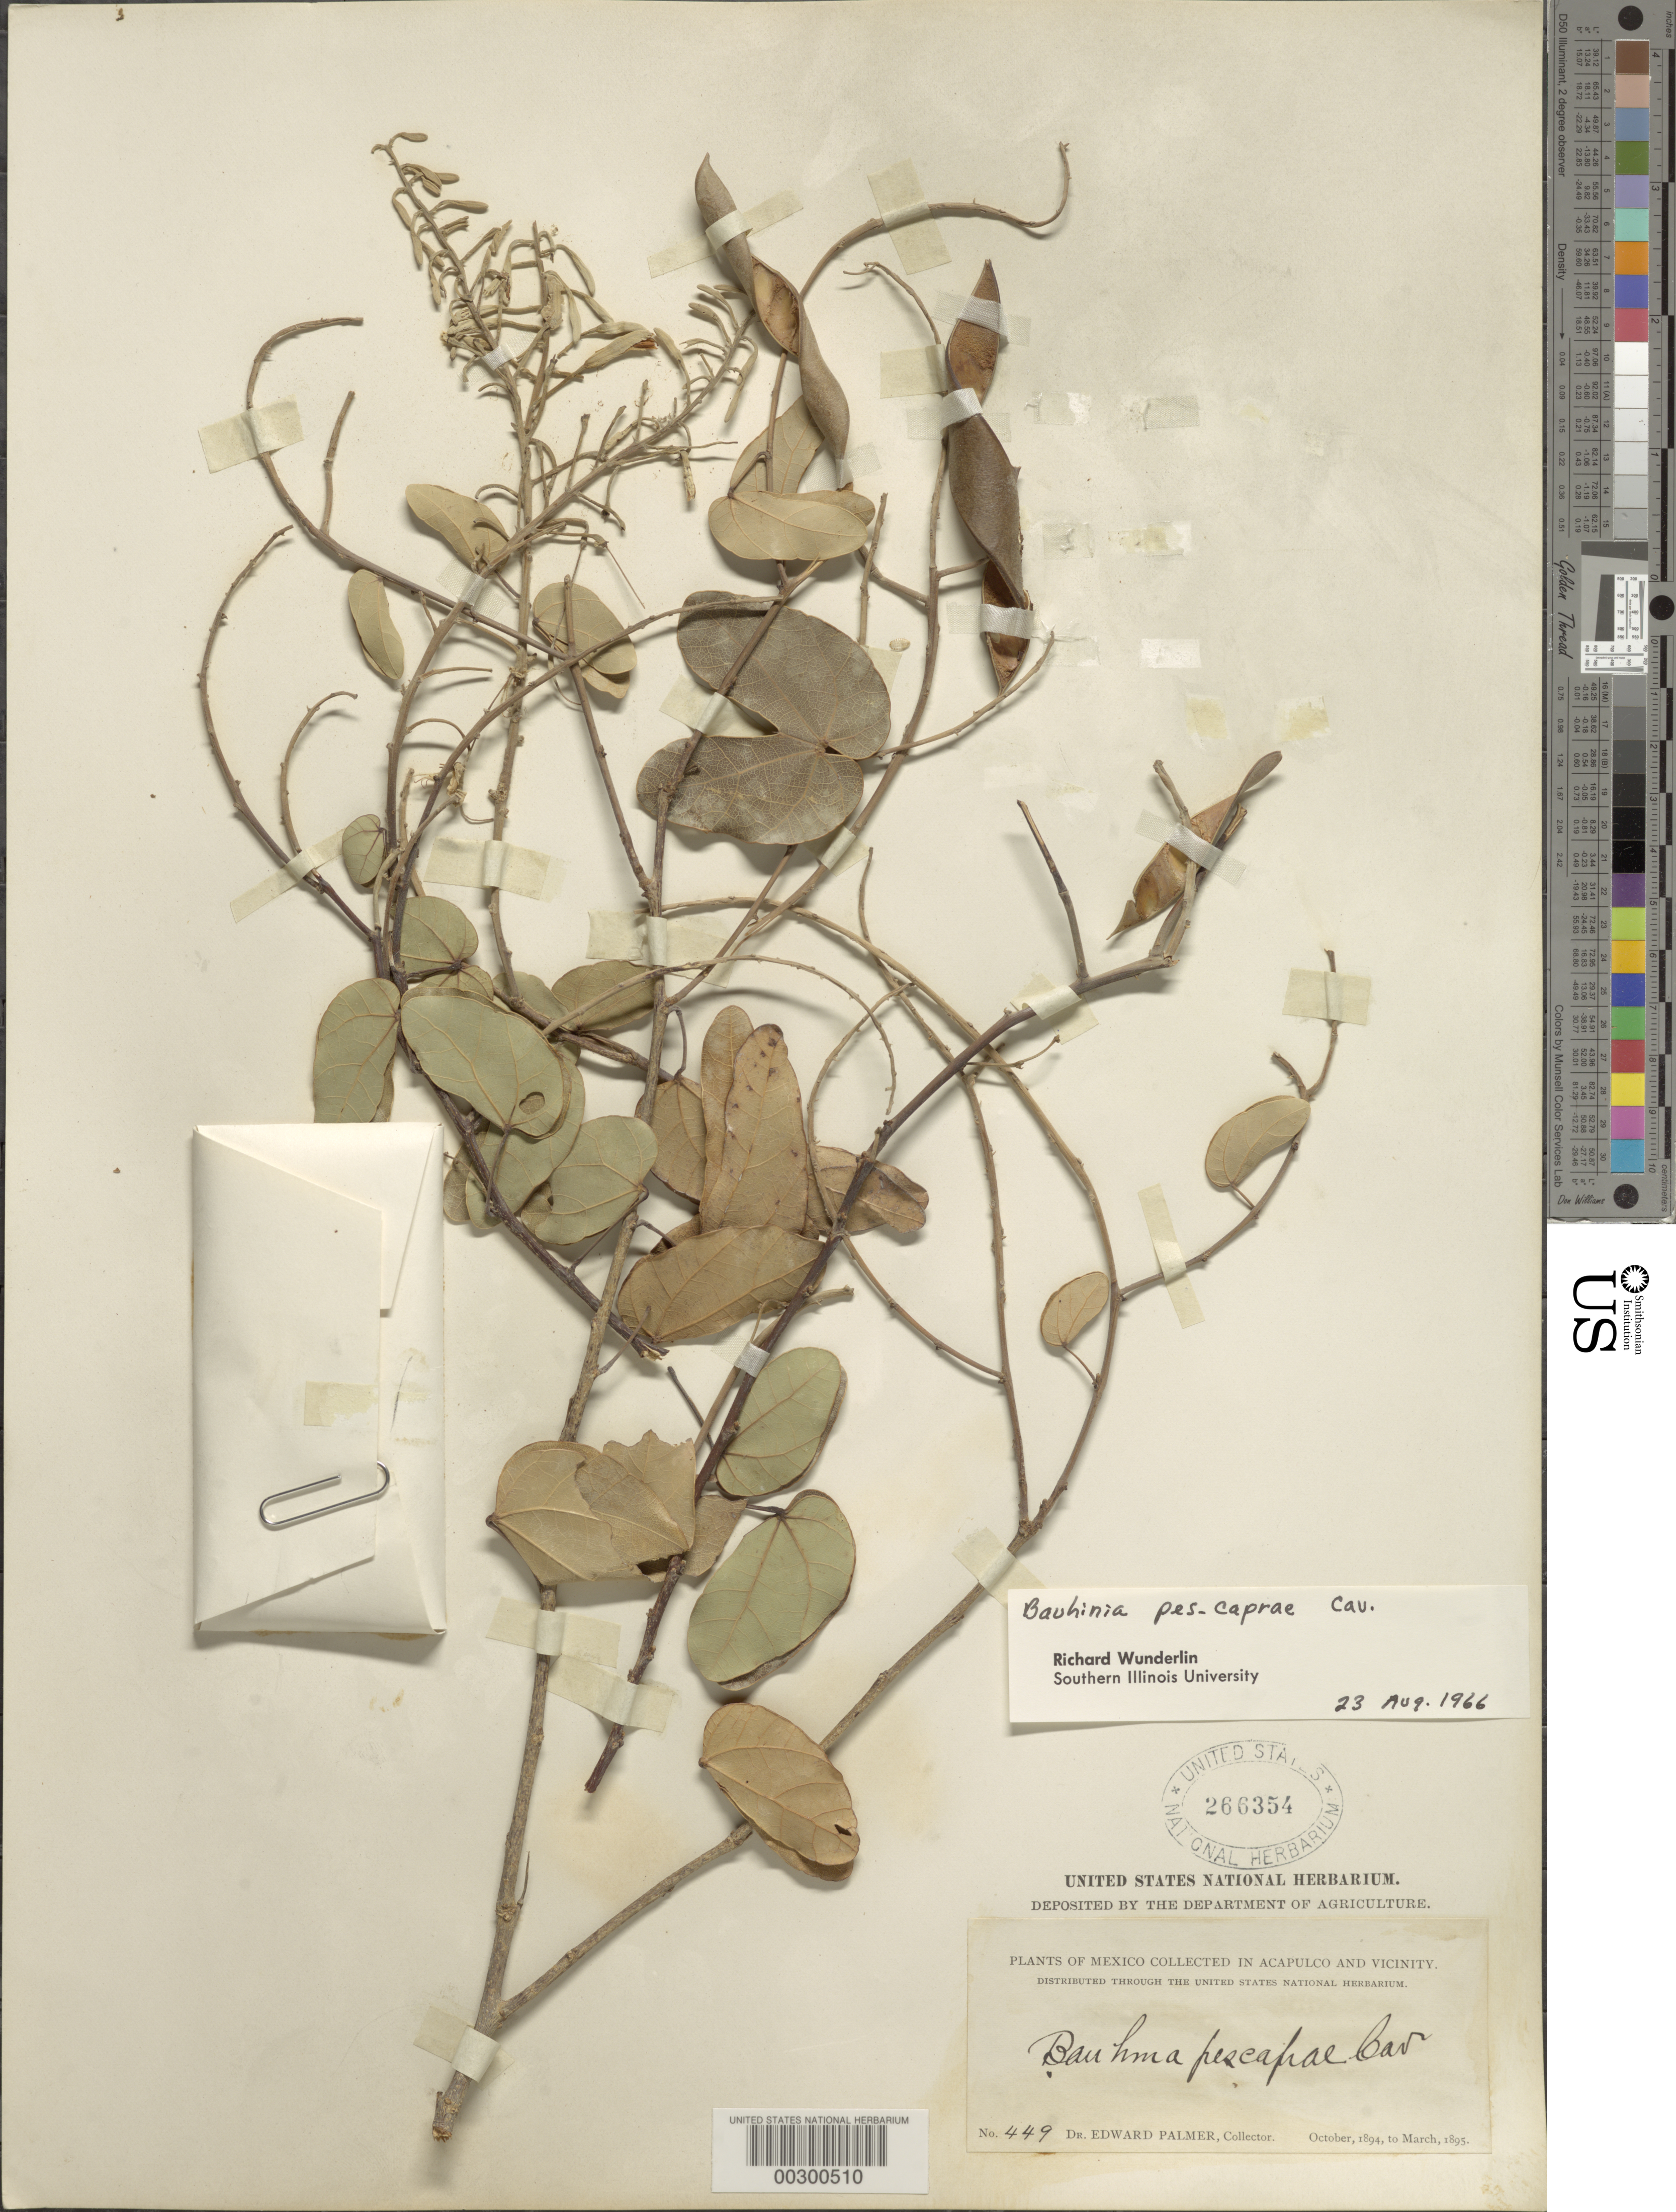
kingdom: Plantae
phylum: Tracheophyta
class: Magnoliopsida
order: Fabales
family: Fabaceae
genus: Bauhinia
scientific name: Bauhinia pes-caprae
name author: Cav.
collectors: E. Palmer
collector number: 449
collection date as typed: Oct 1894 to -- Mar 1895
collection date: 1894-10/1895-03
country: Mexico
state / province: Guerrero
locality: Acapulco and vicinity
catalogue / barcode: US 266354